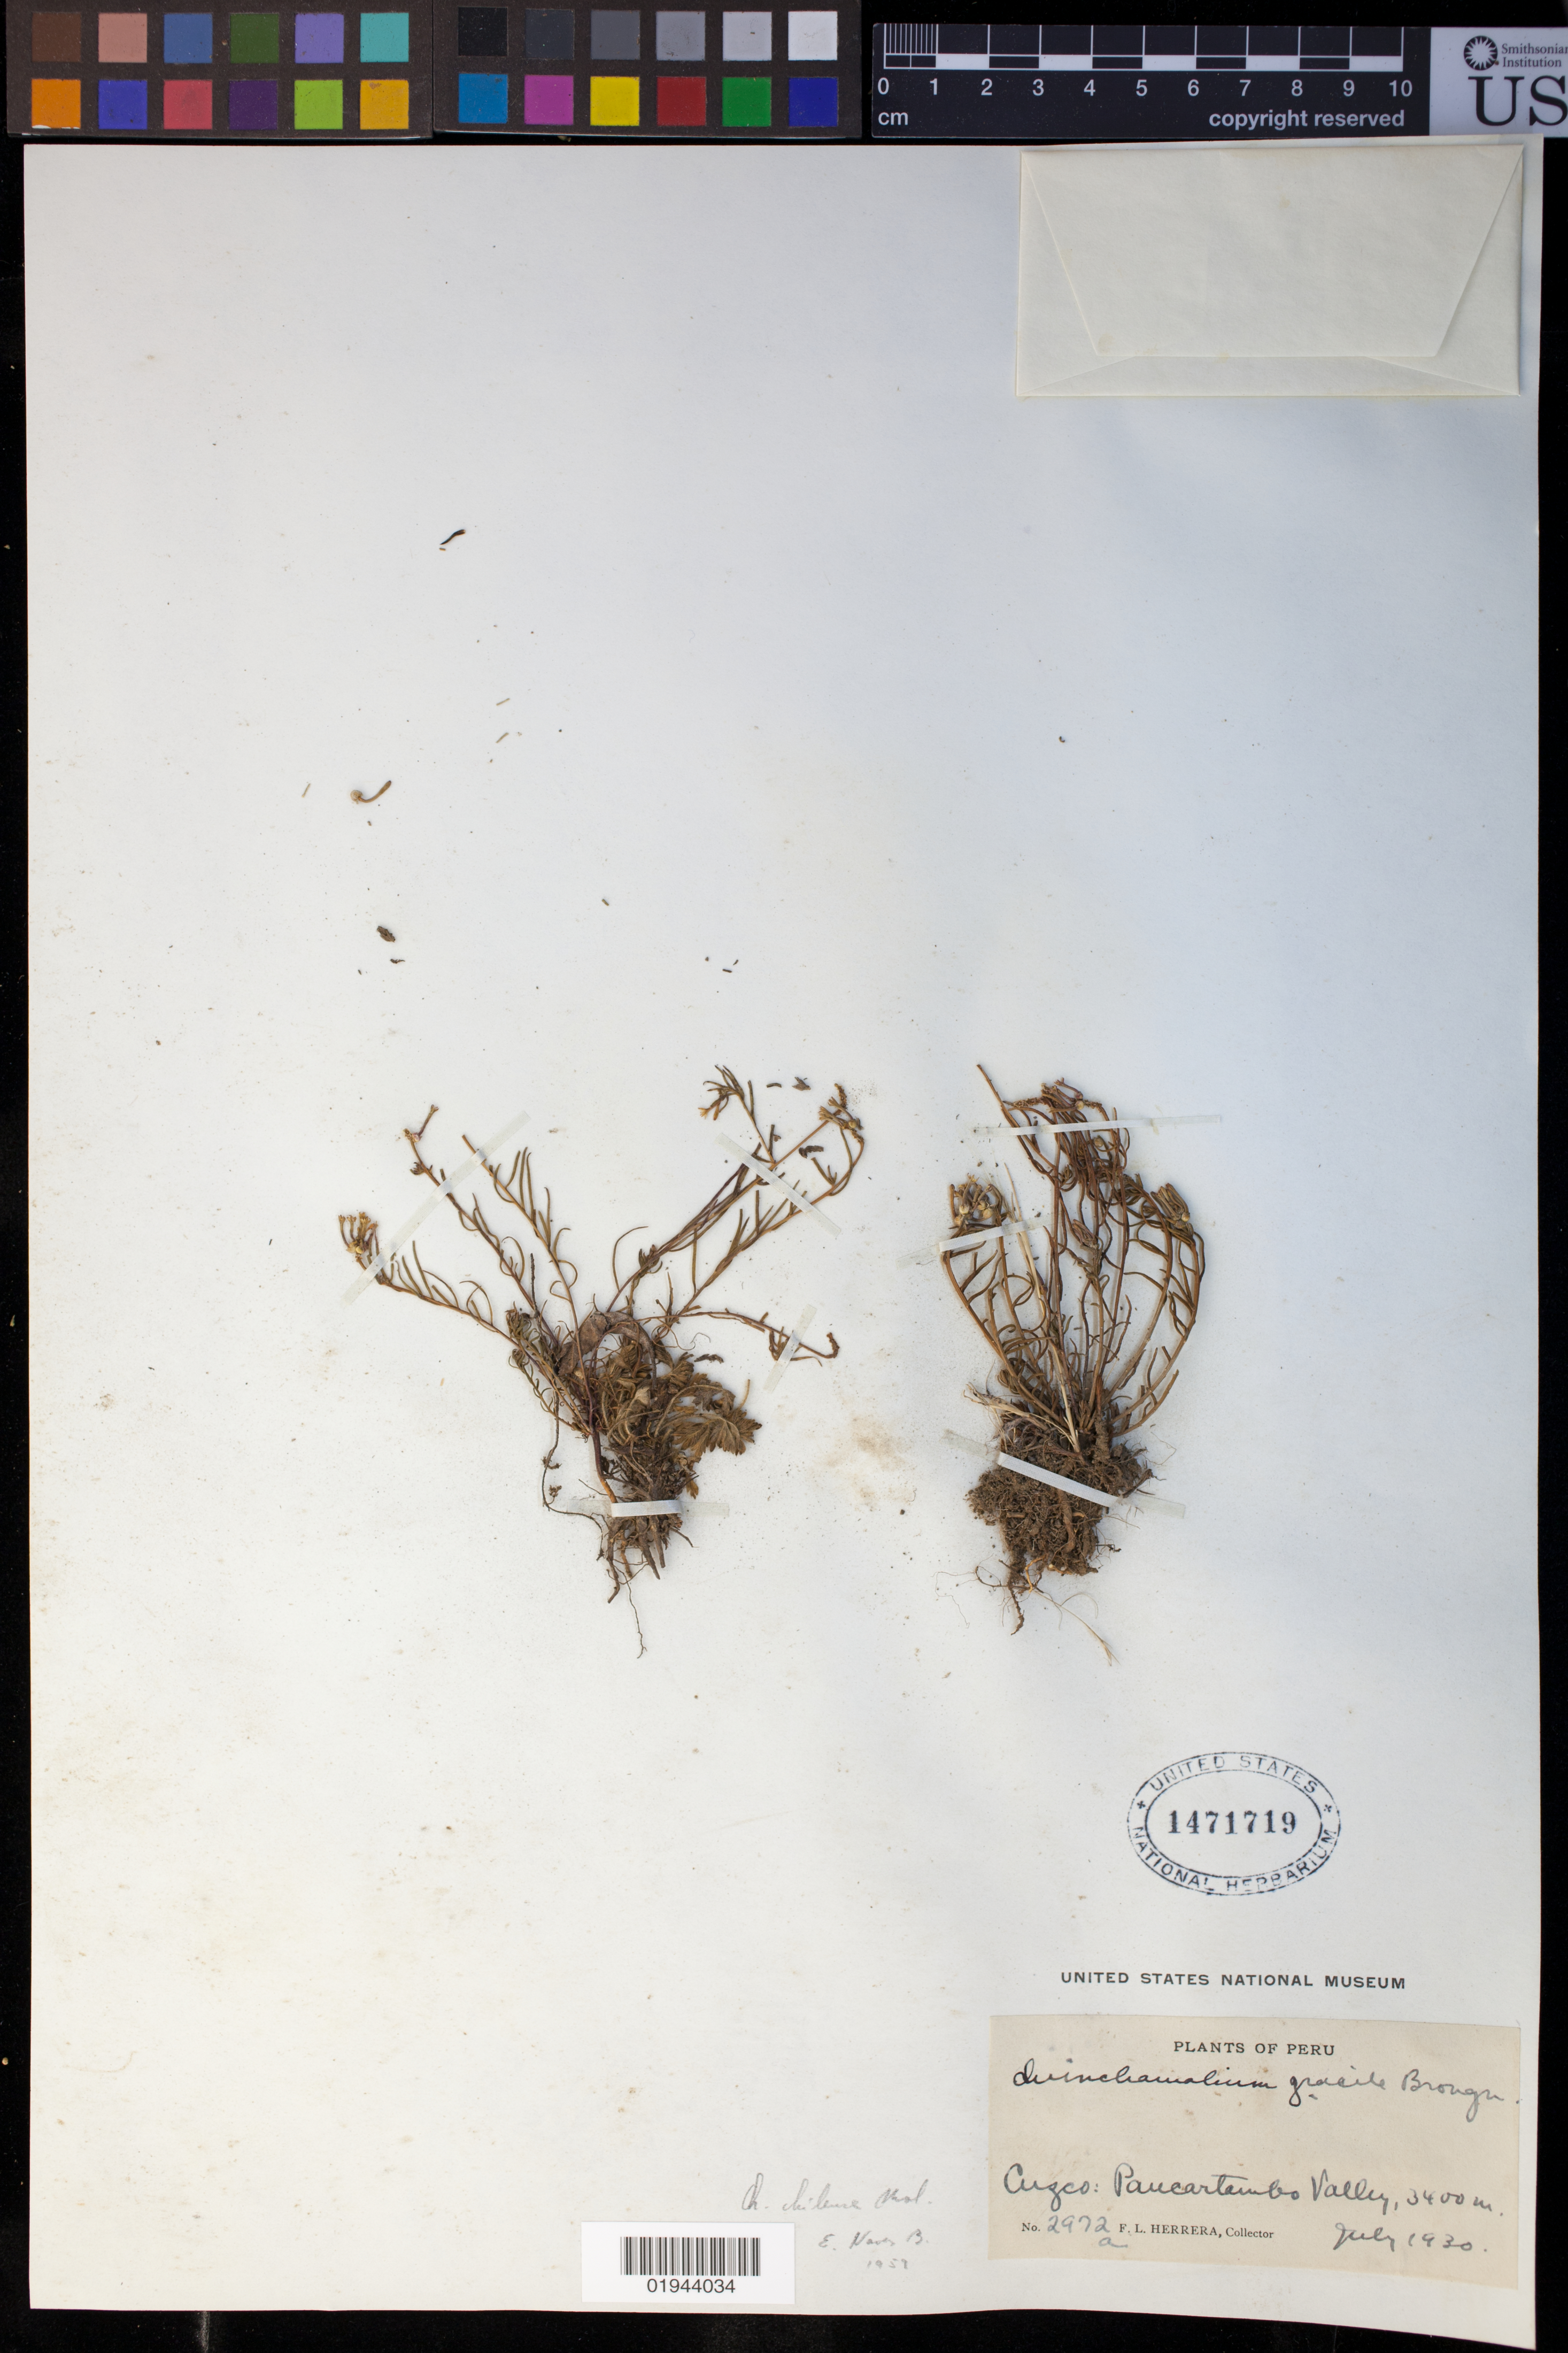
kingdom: Plantae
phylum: Tracheophyta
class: Magnoliopsida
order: Santalales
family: Schoepfiaceae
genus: Quinchamalium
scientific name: Quinchamalium procumbens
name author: Ruiz & Pav.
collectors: F. L. Herrera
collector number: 2972a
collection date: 1930-07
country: Peru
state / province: Cusco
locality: Paucartembo Valley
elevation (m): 3400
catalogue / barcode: US 1471719